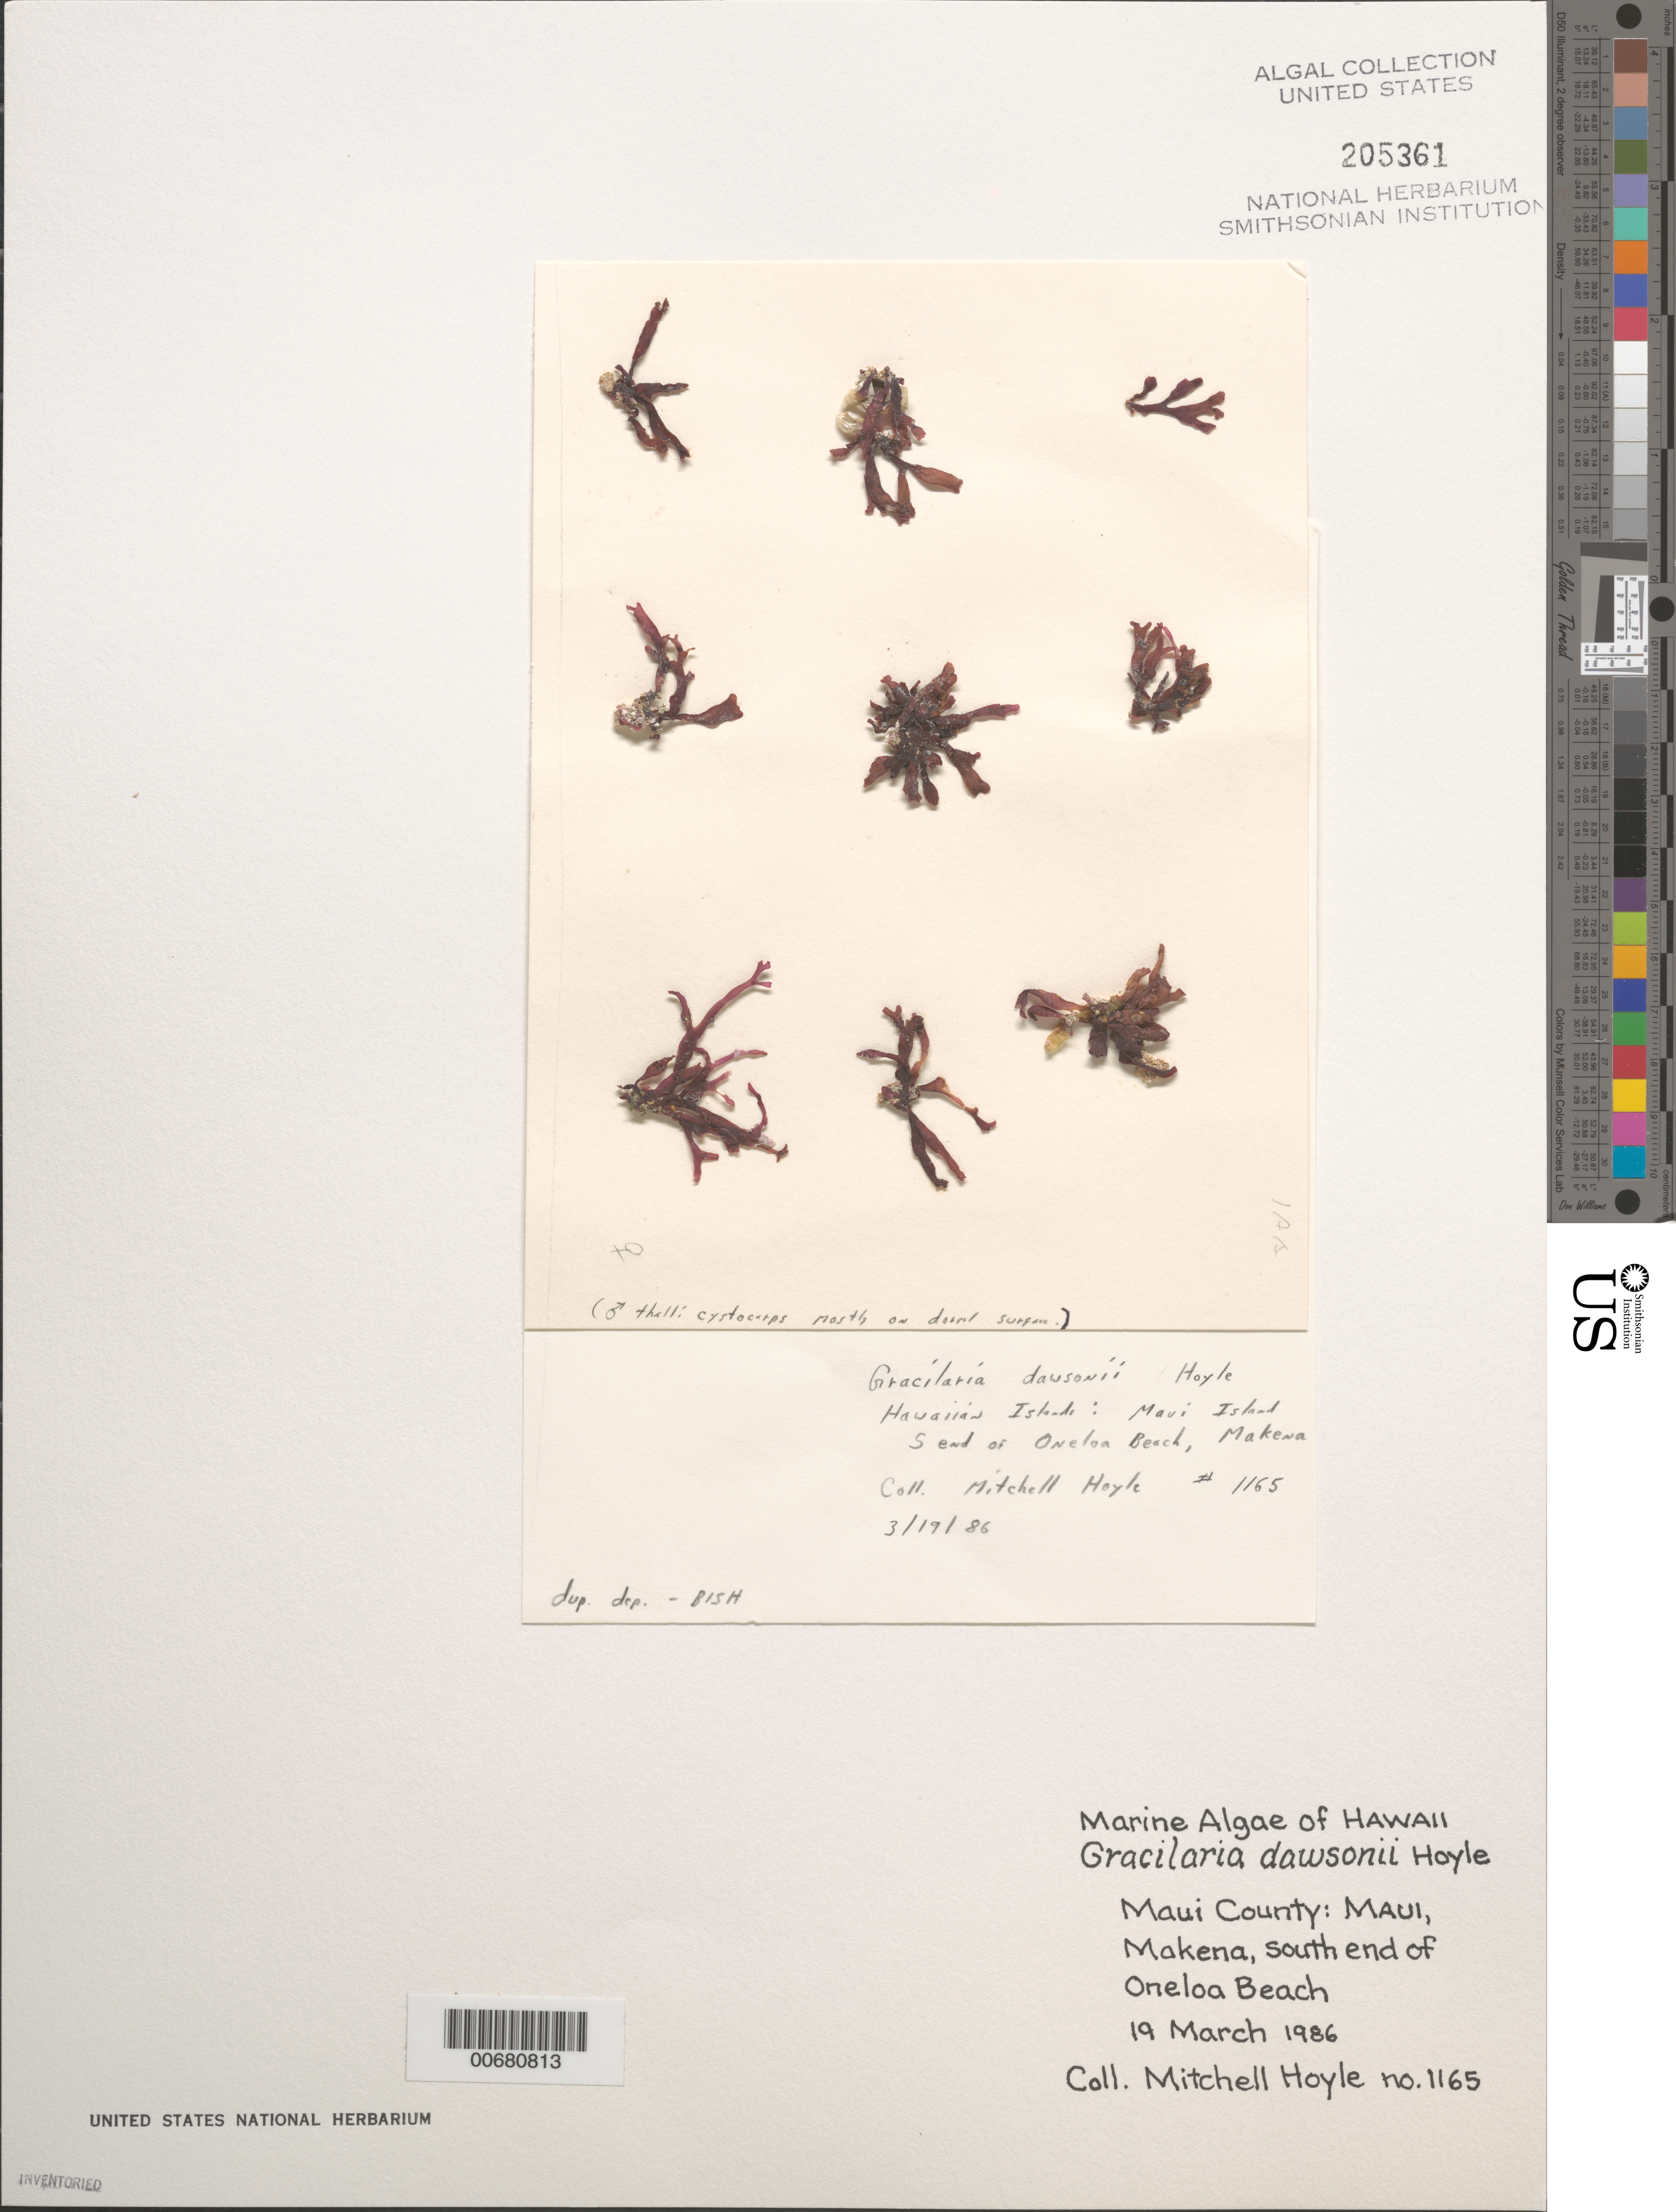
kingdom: Plantae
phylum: Rhodophyta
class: Florideophyceae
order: Gracilariales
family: Gracilariaceae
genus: Gracilaria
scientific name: Gracilaria dawsonii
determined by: Hoyle, Mitchell D.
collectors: M. Hoyle et al.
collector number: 1165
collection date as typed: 19 Mar 1986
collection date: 1986-03-19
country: United States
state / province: Hawaii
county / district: Maui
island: Maui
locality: Makena, south end of Oneloa Beach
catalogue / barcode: US 205361